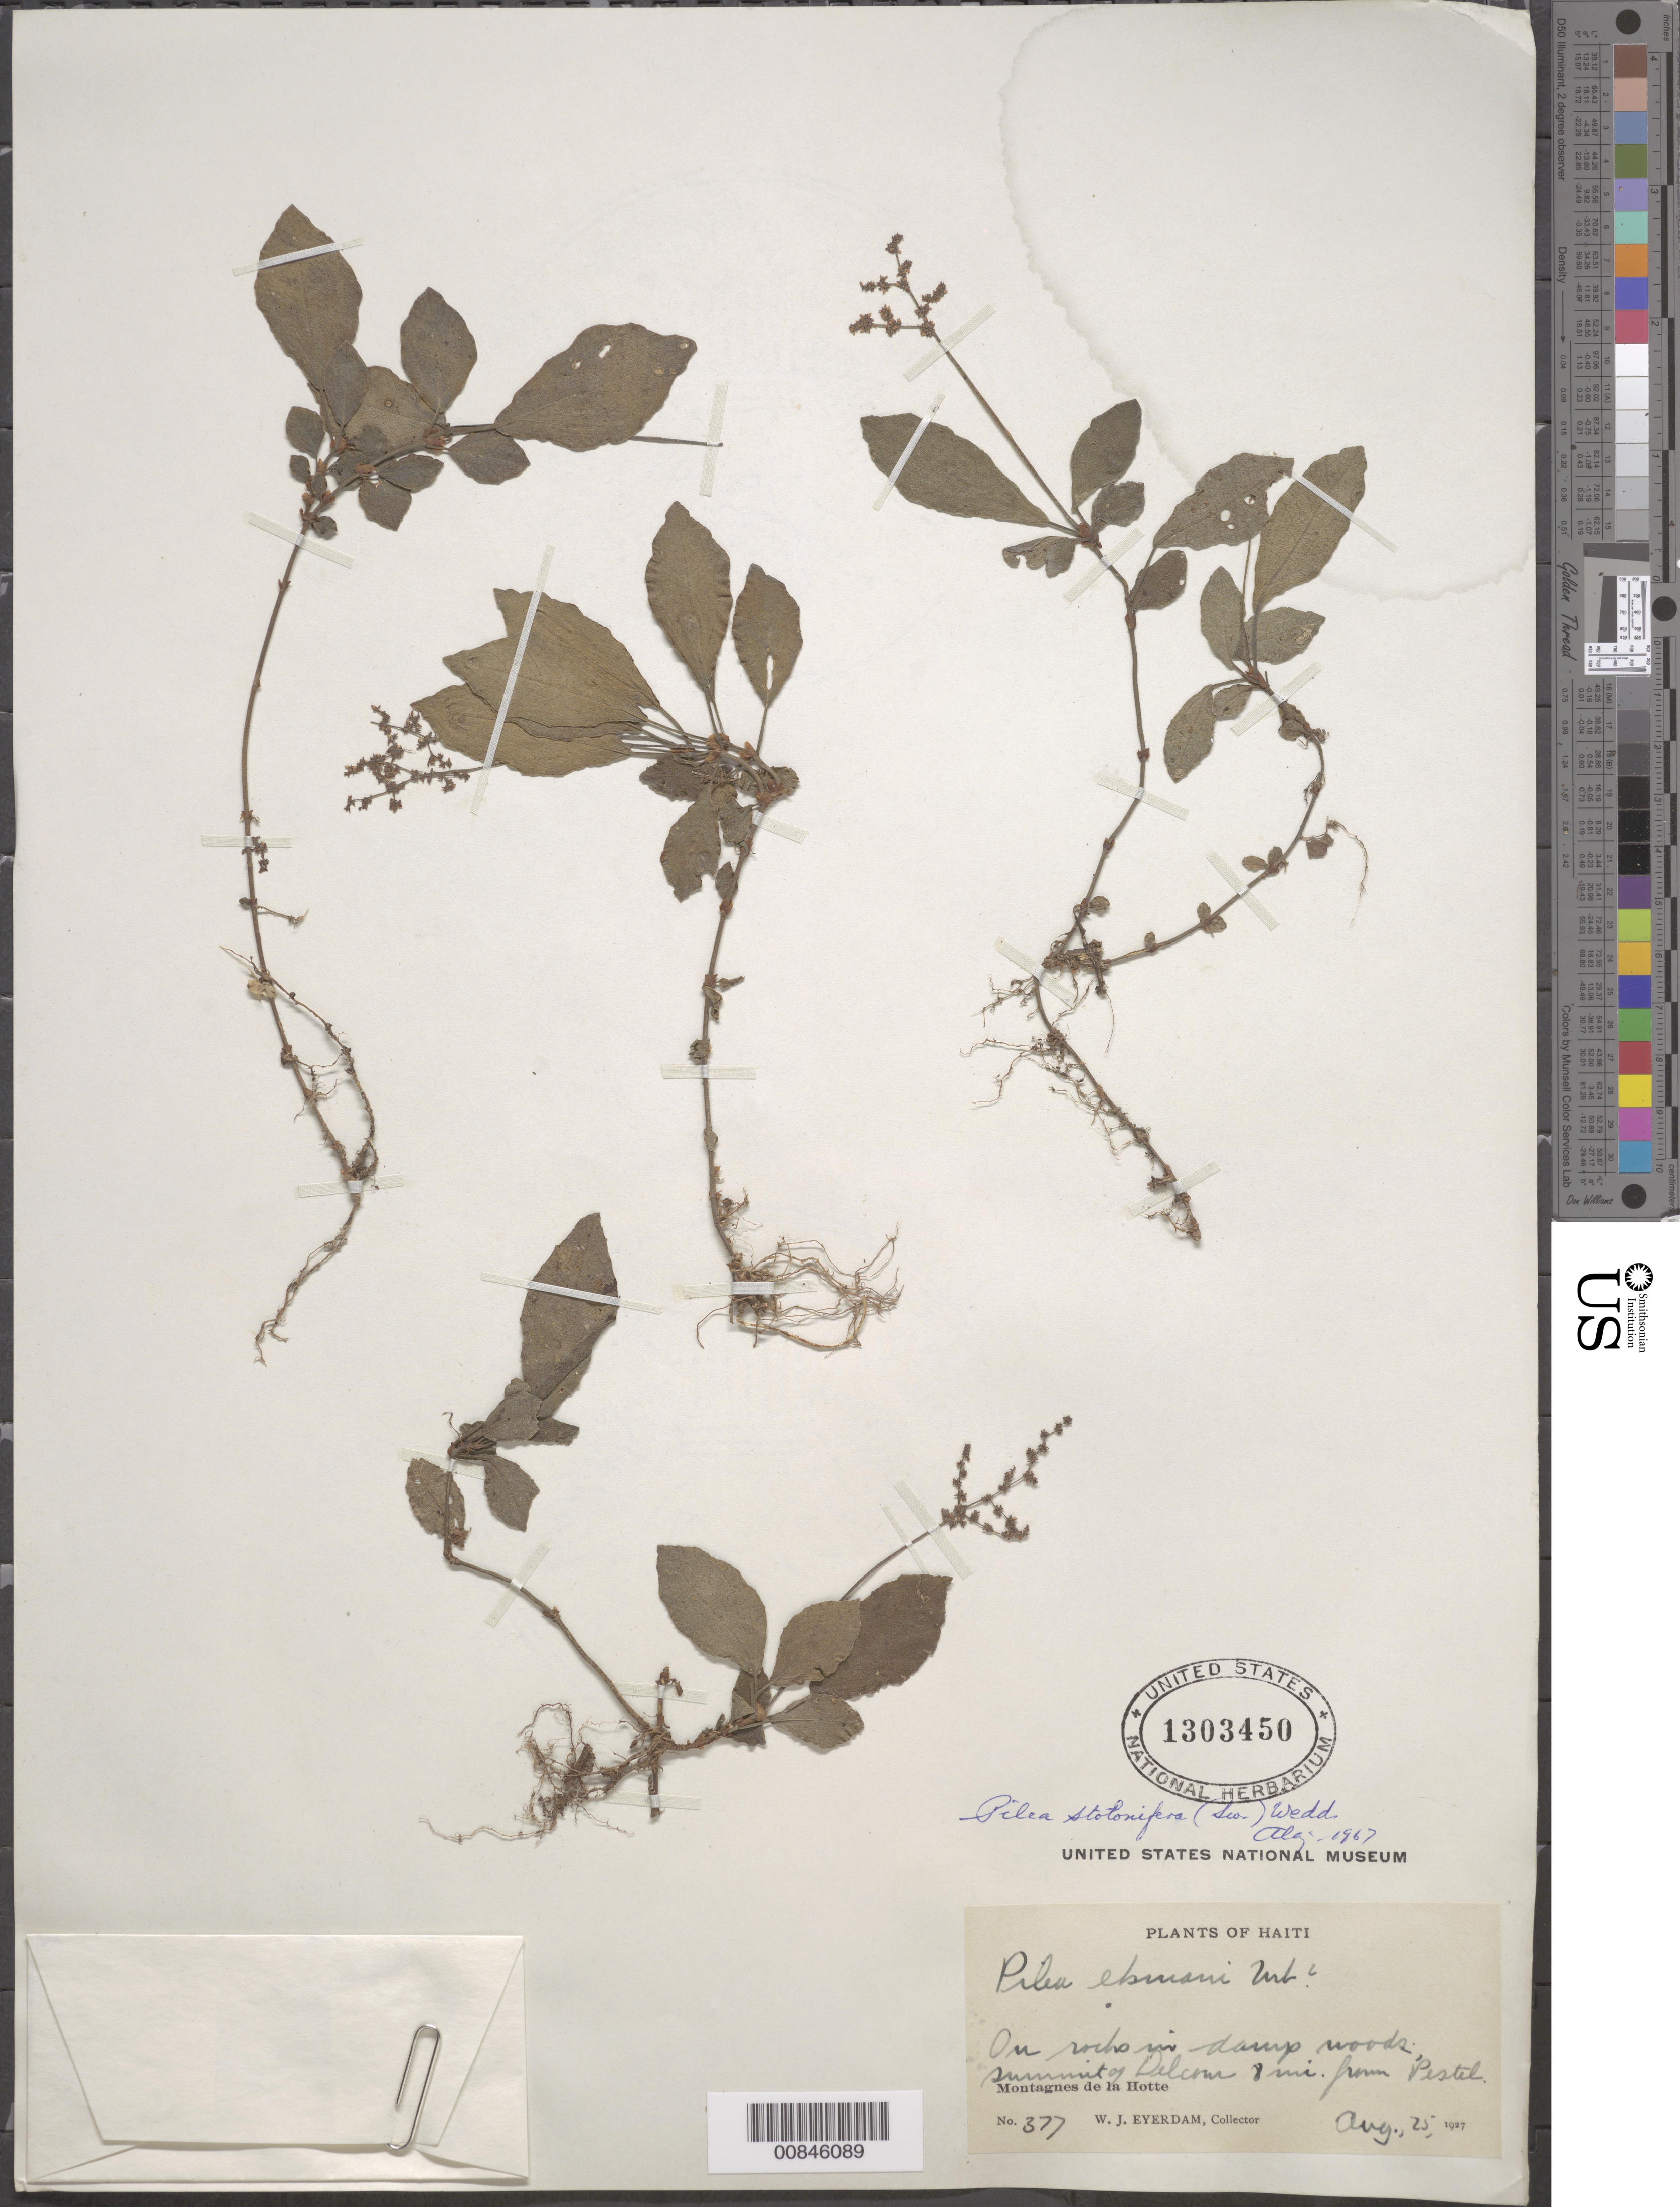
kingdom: Plantae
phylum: Tracheophyta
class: Magnoliopsida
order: Rosales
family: Urticaceae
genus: Pilea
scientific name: Pilea stolonifera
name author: (Sw.) Wedd.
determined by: Liogier, Alain H.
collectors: W. J. Eyerdam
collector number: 377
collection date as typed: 25 Aug 1927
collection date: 1927-08-25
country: Haiti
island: Hispaniola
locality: Summit of Delcour 8 mi. from Pestel Montagnes de la Hotte.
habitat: On rocks in damp woods.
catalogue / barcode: US 1303450